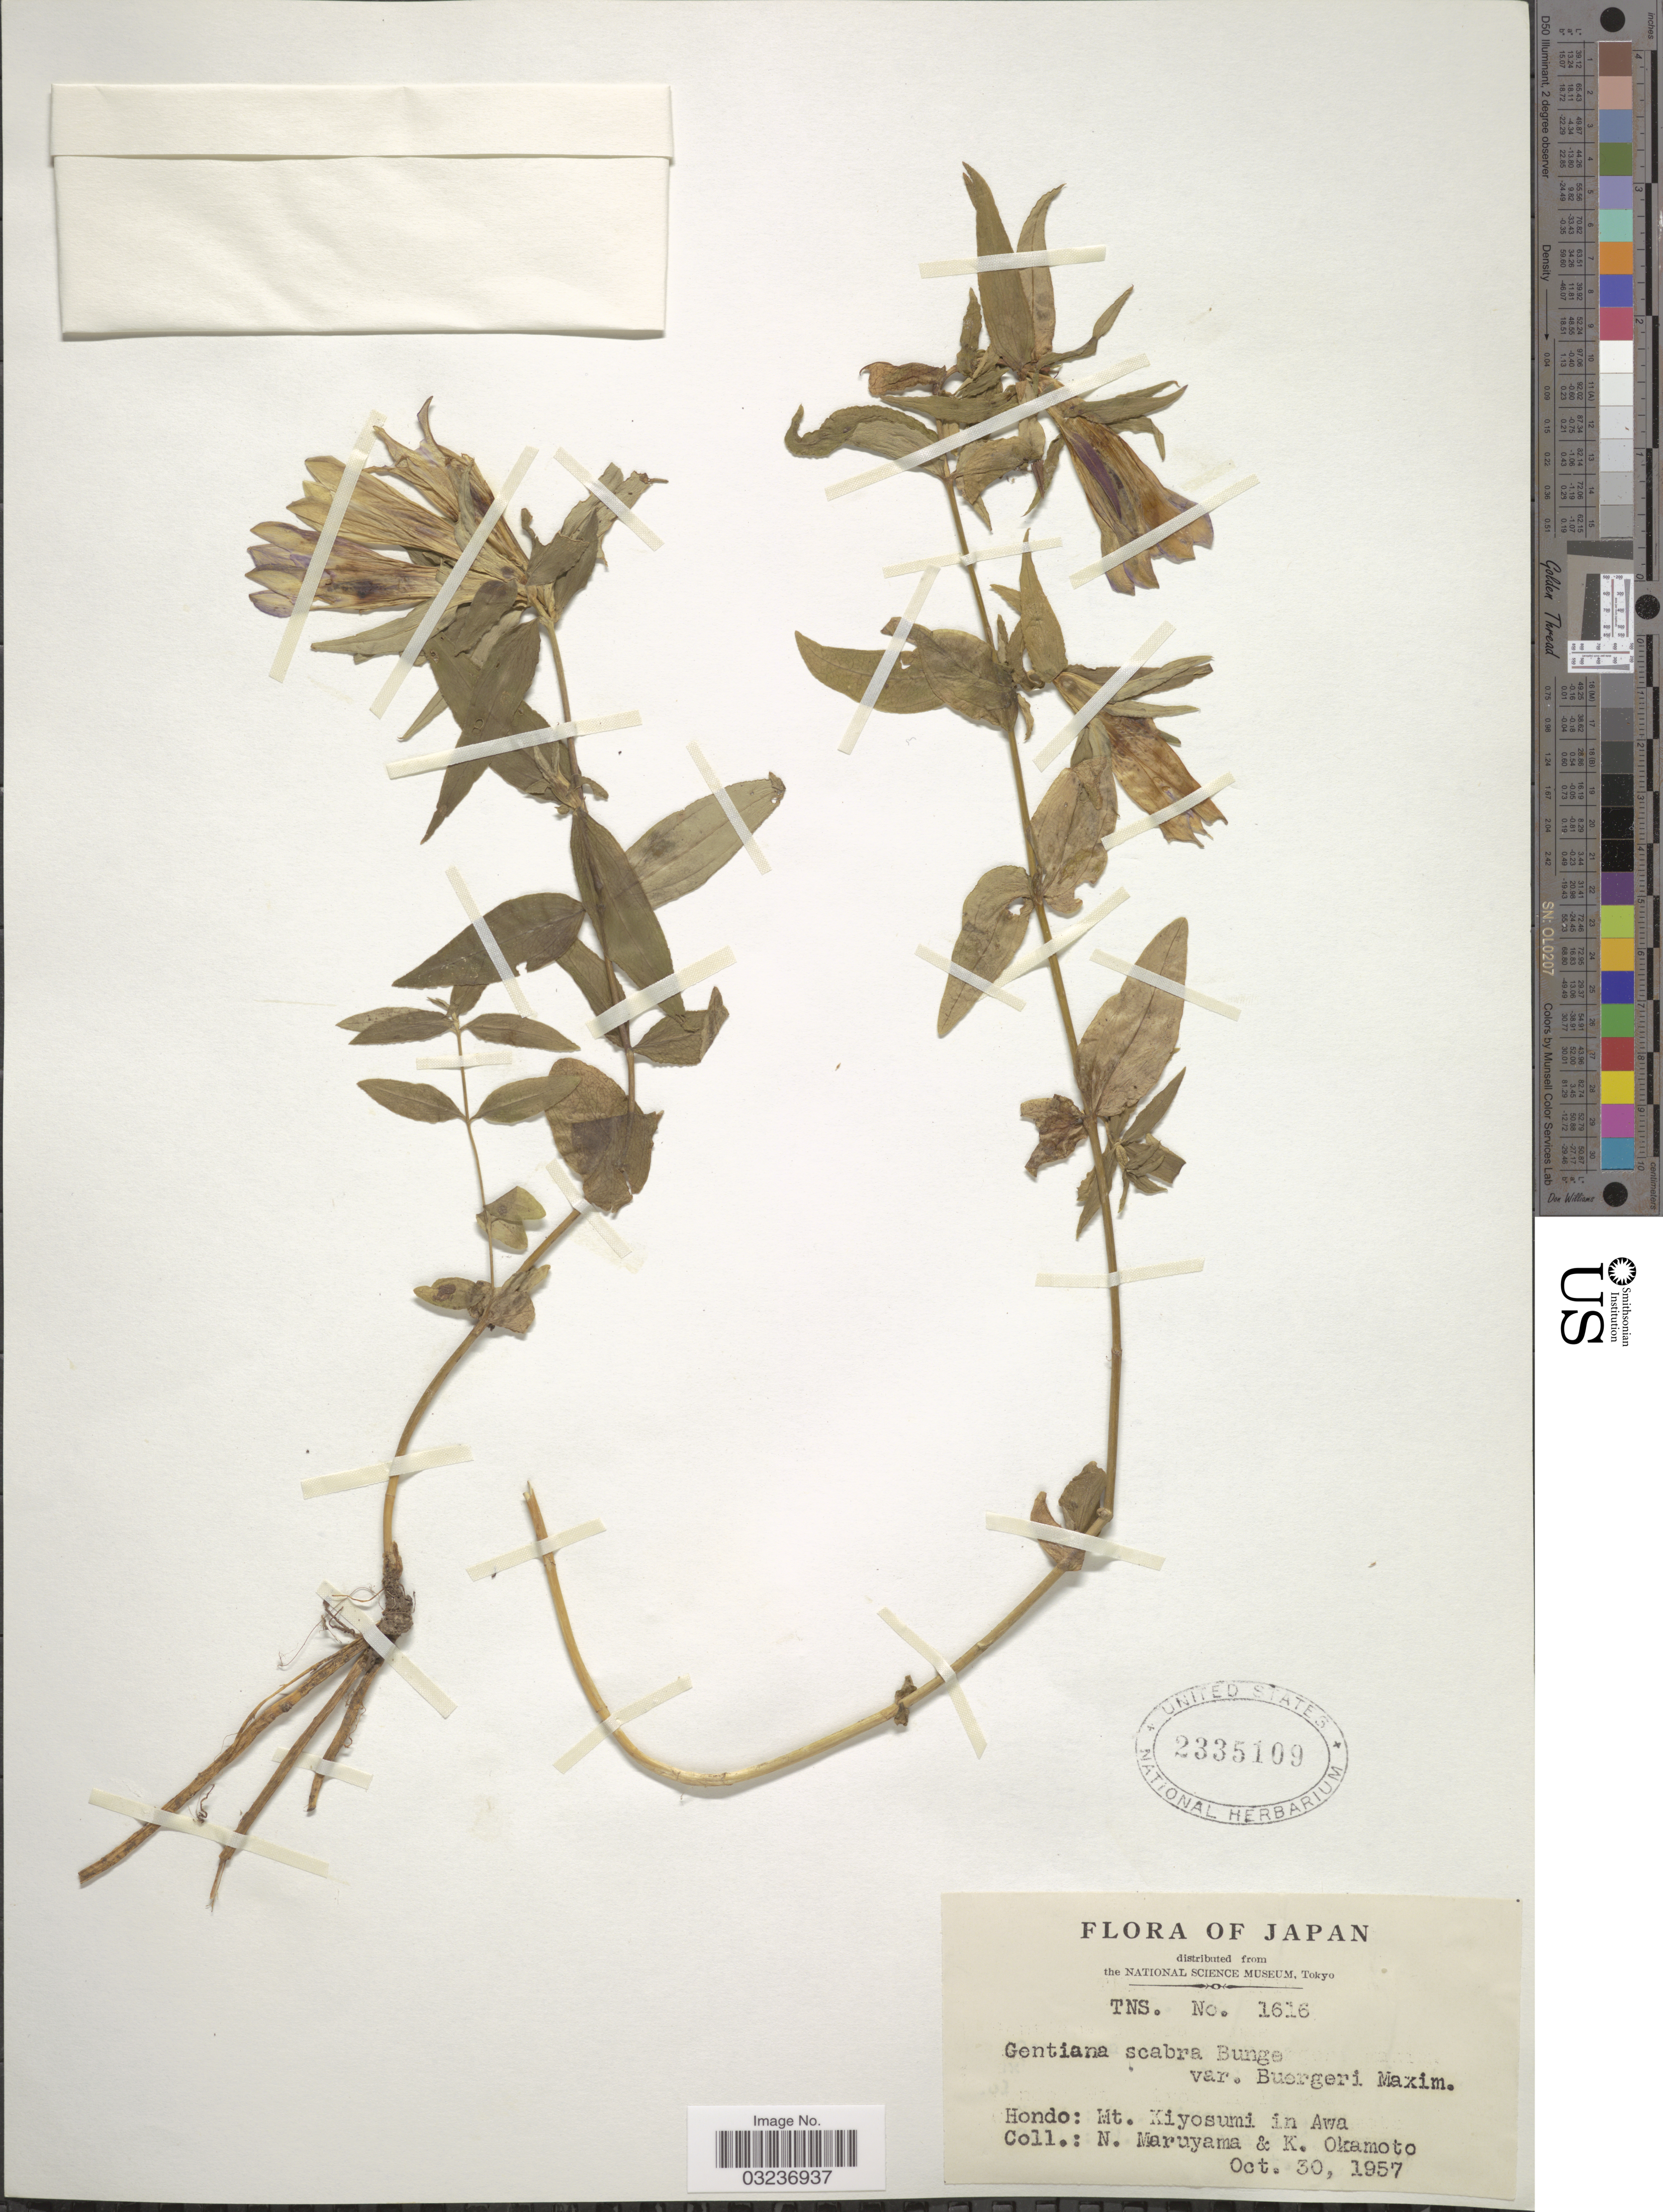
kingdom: Plantae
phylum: Tracheophyta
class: Magnoliopsida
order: Gentianales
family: Gentianaceae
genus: Gentiana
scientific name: Gentiana scabra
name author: Bunge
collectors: N. Maruyama & K. Okamoto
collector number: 1616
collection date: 1957-10-30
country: Japan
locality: Hondo: Mt. Kiyosumi in Awa.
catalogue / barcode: US 2335109